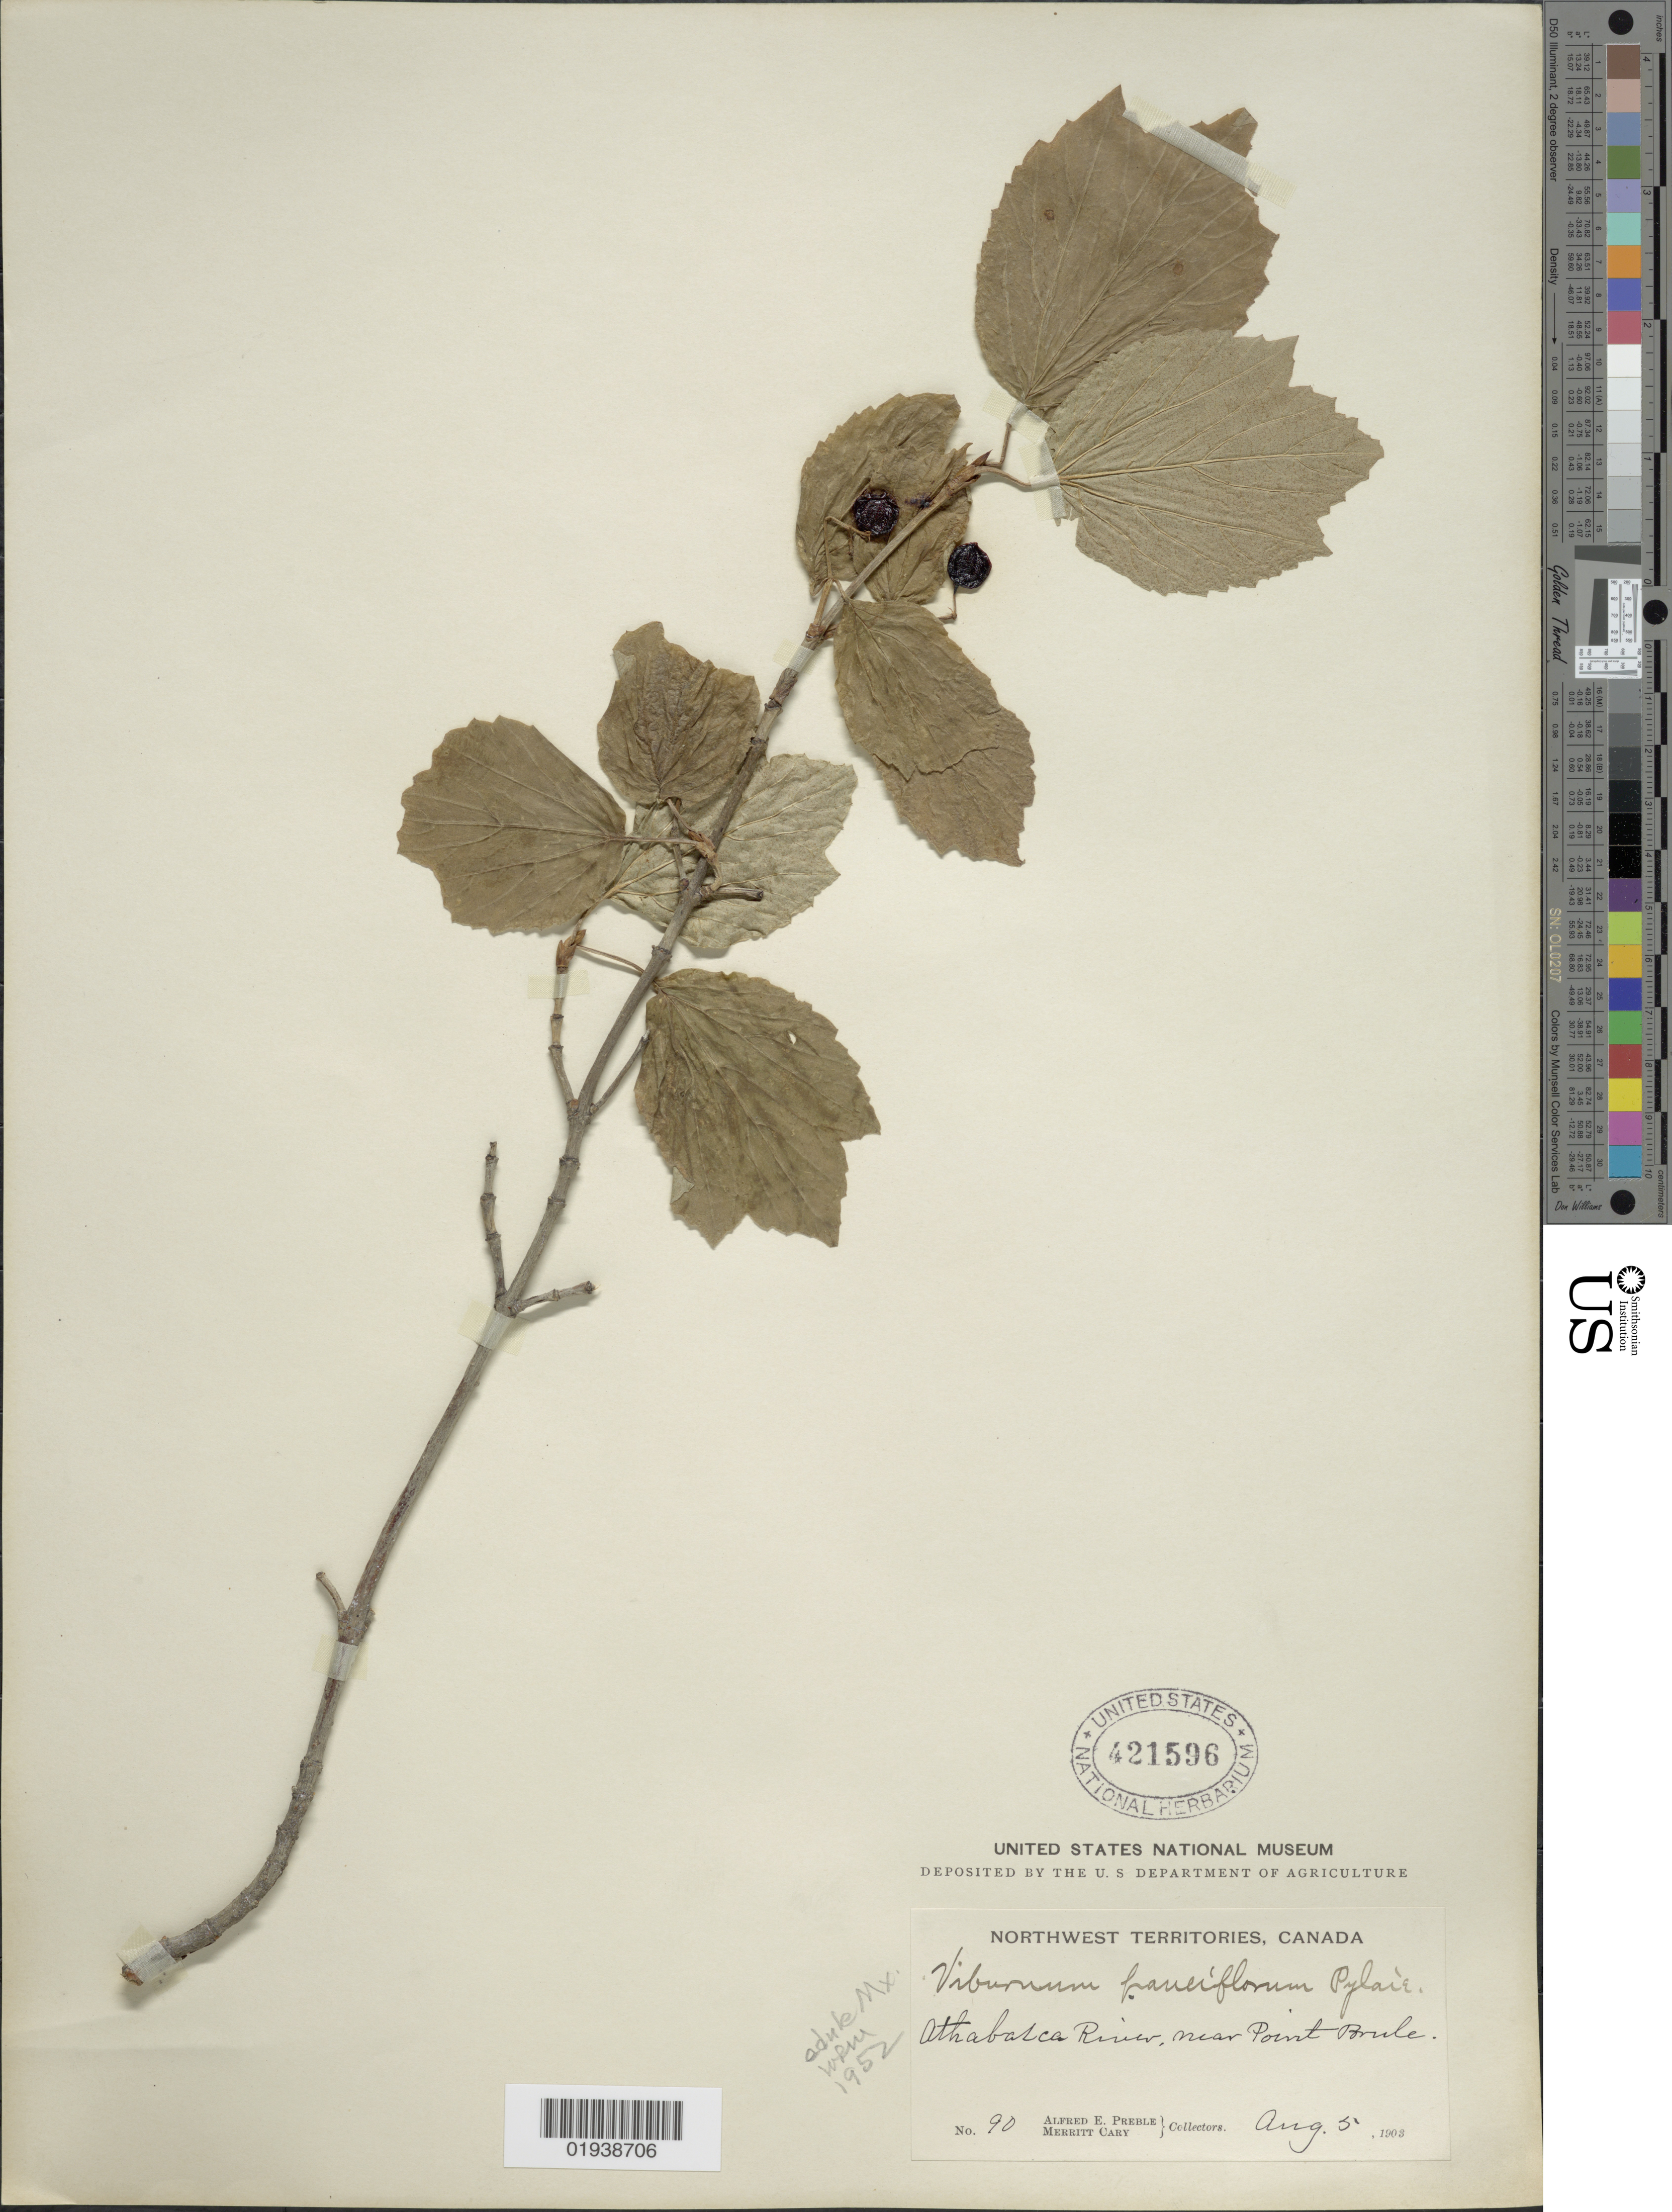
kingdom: Plantae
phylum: Tracheophyta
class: Magnoliopsida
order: Dipsacales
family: Viburnaceae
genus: Viburnum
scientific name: Viburnum edule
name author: (Michx.) Raf.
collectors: A. Preble & M. Cary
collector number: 90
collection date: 1903-08-05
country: Canada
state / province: Northwest Territories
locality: Athabasca River, near Point Brule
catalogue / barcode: US 421596